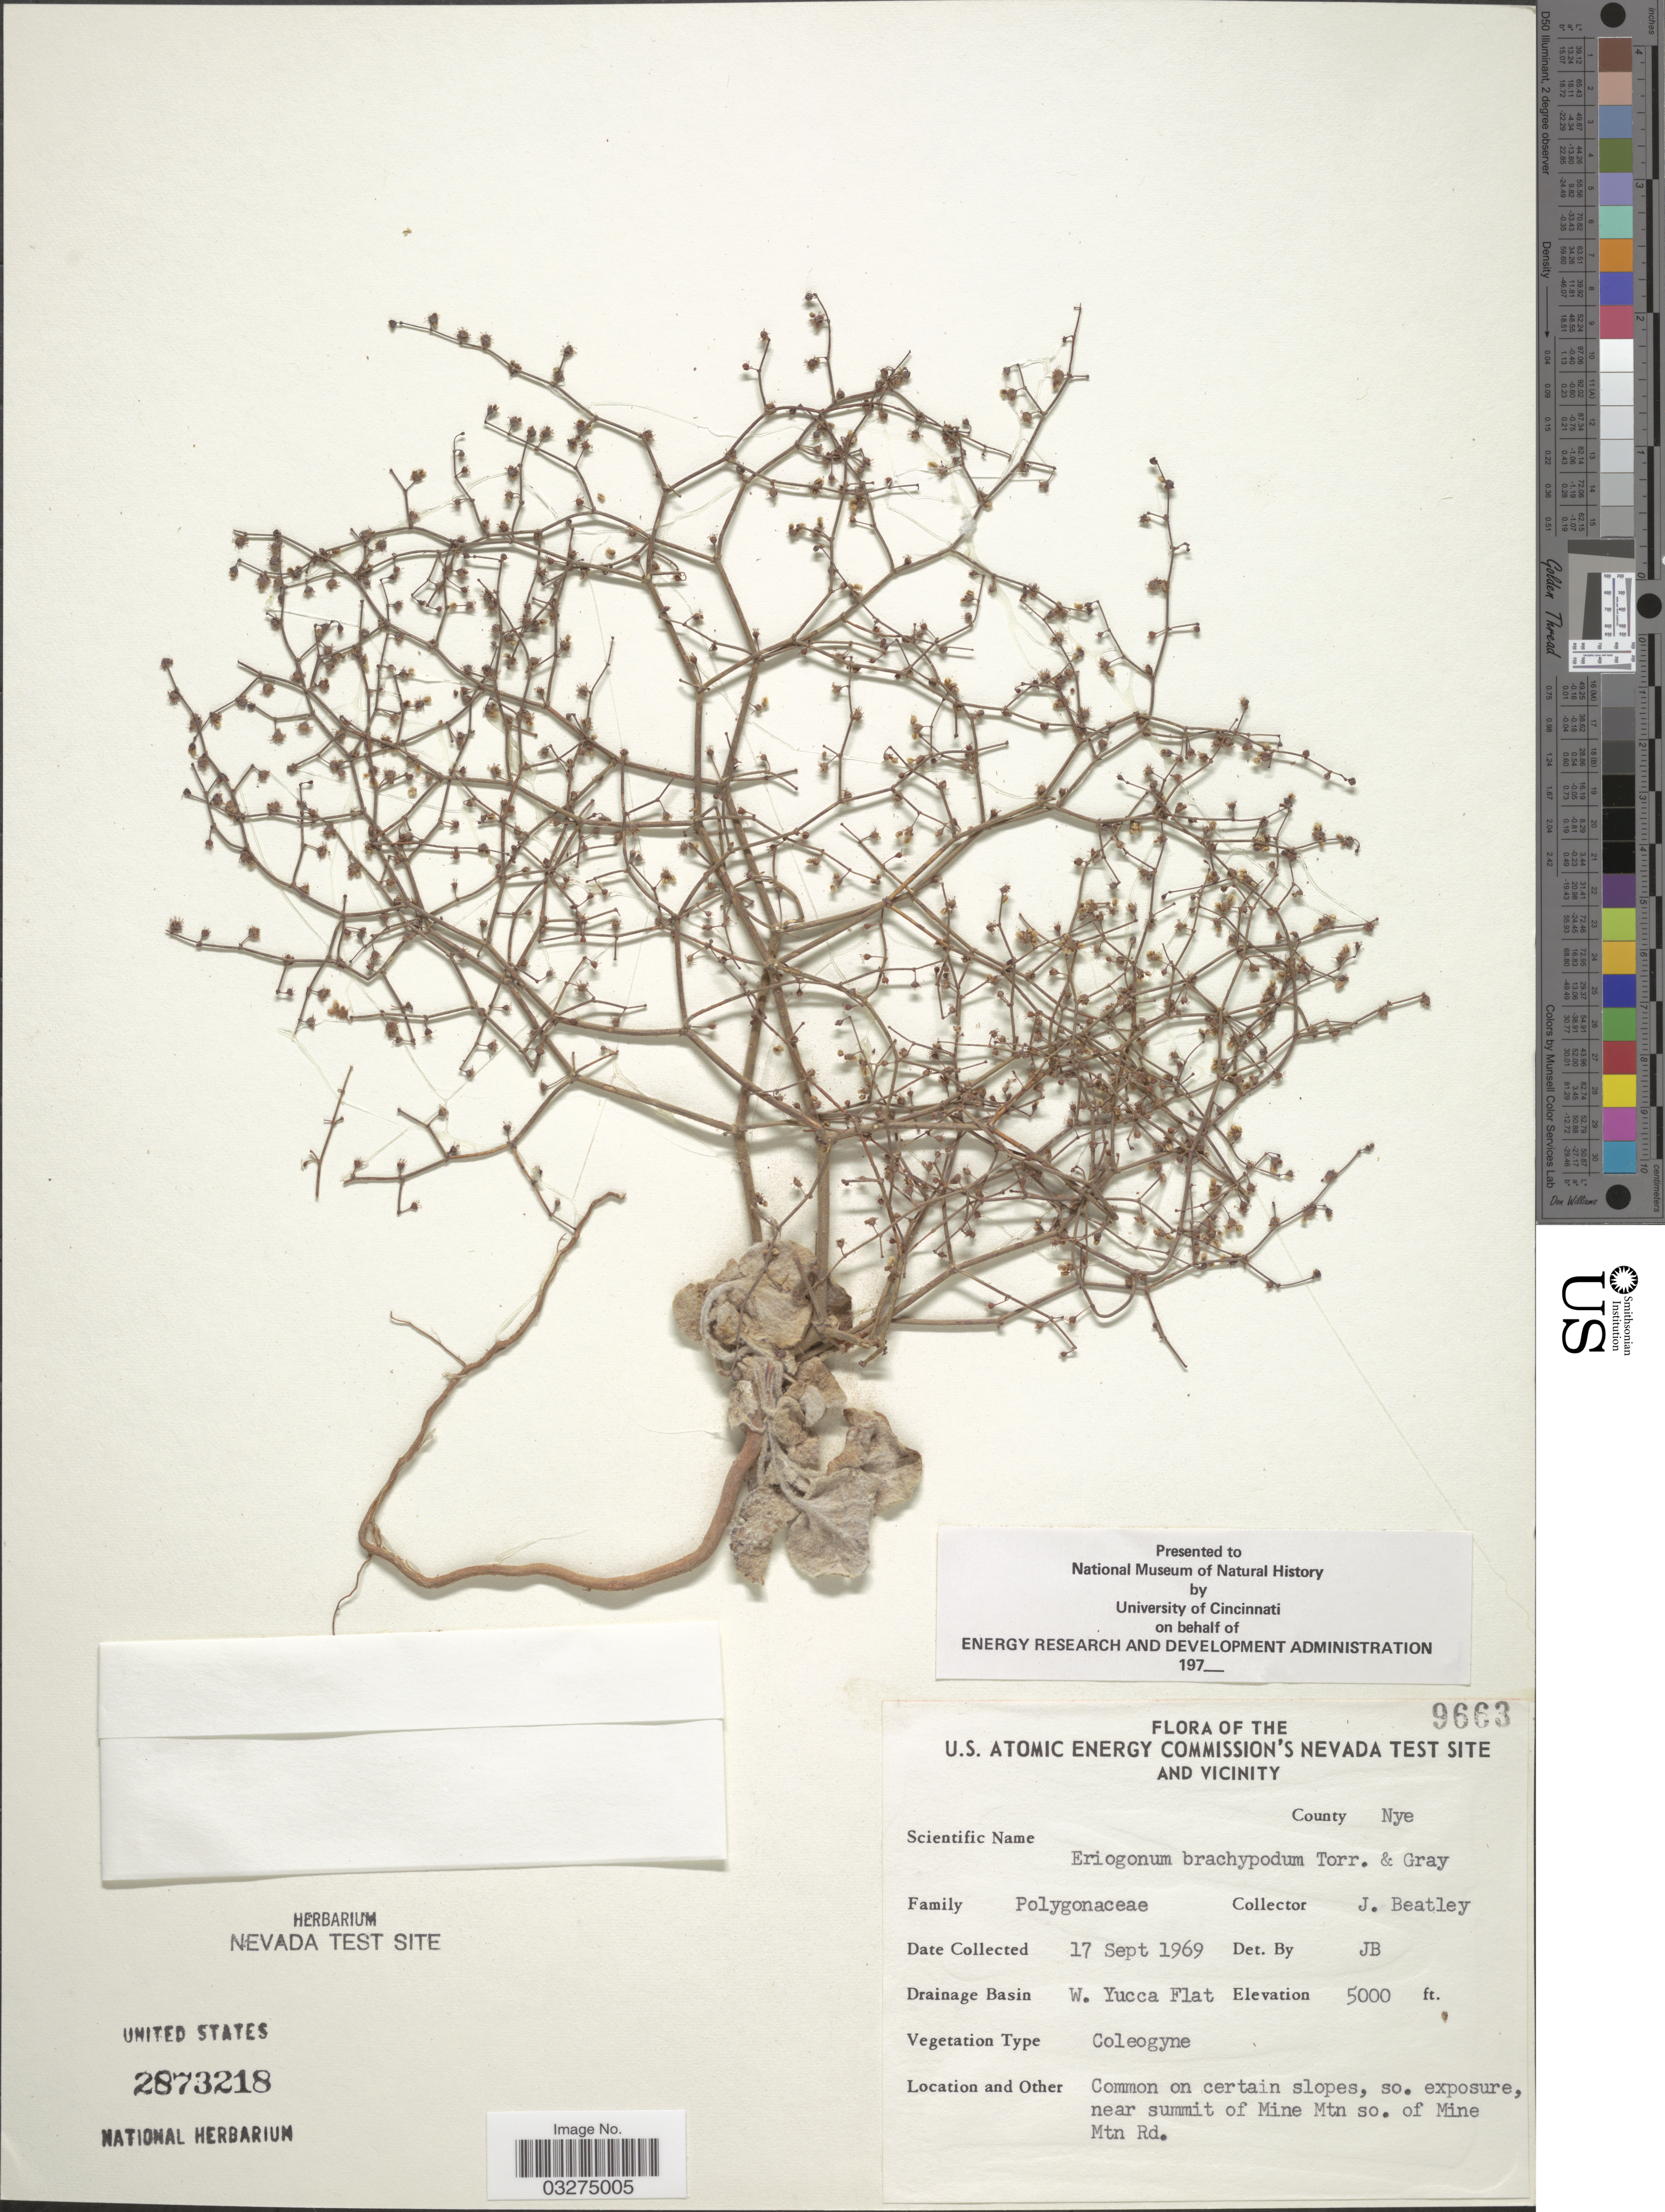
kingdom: Plantae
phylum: Tracheophyta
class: Magnoliopsida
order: Caryophyllales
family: Polygonaceae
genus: Eriogonum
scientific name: Eriogonum brachypodum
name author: Torr. & A. Gray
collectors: J. C. Beatley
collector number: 9663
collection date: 1969-09-17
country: United States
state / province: Nevada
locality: U. S. Atomic Energy Commission's Nevada Test Site and Vicinity. County Nye. Drainage Basin W. Yucca Flat. So. exposure, near summit of Mine Mtn so. of Mine Mtn Rd.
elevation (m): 1524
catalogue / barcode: US 2873218